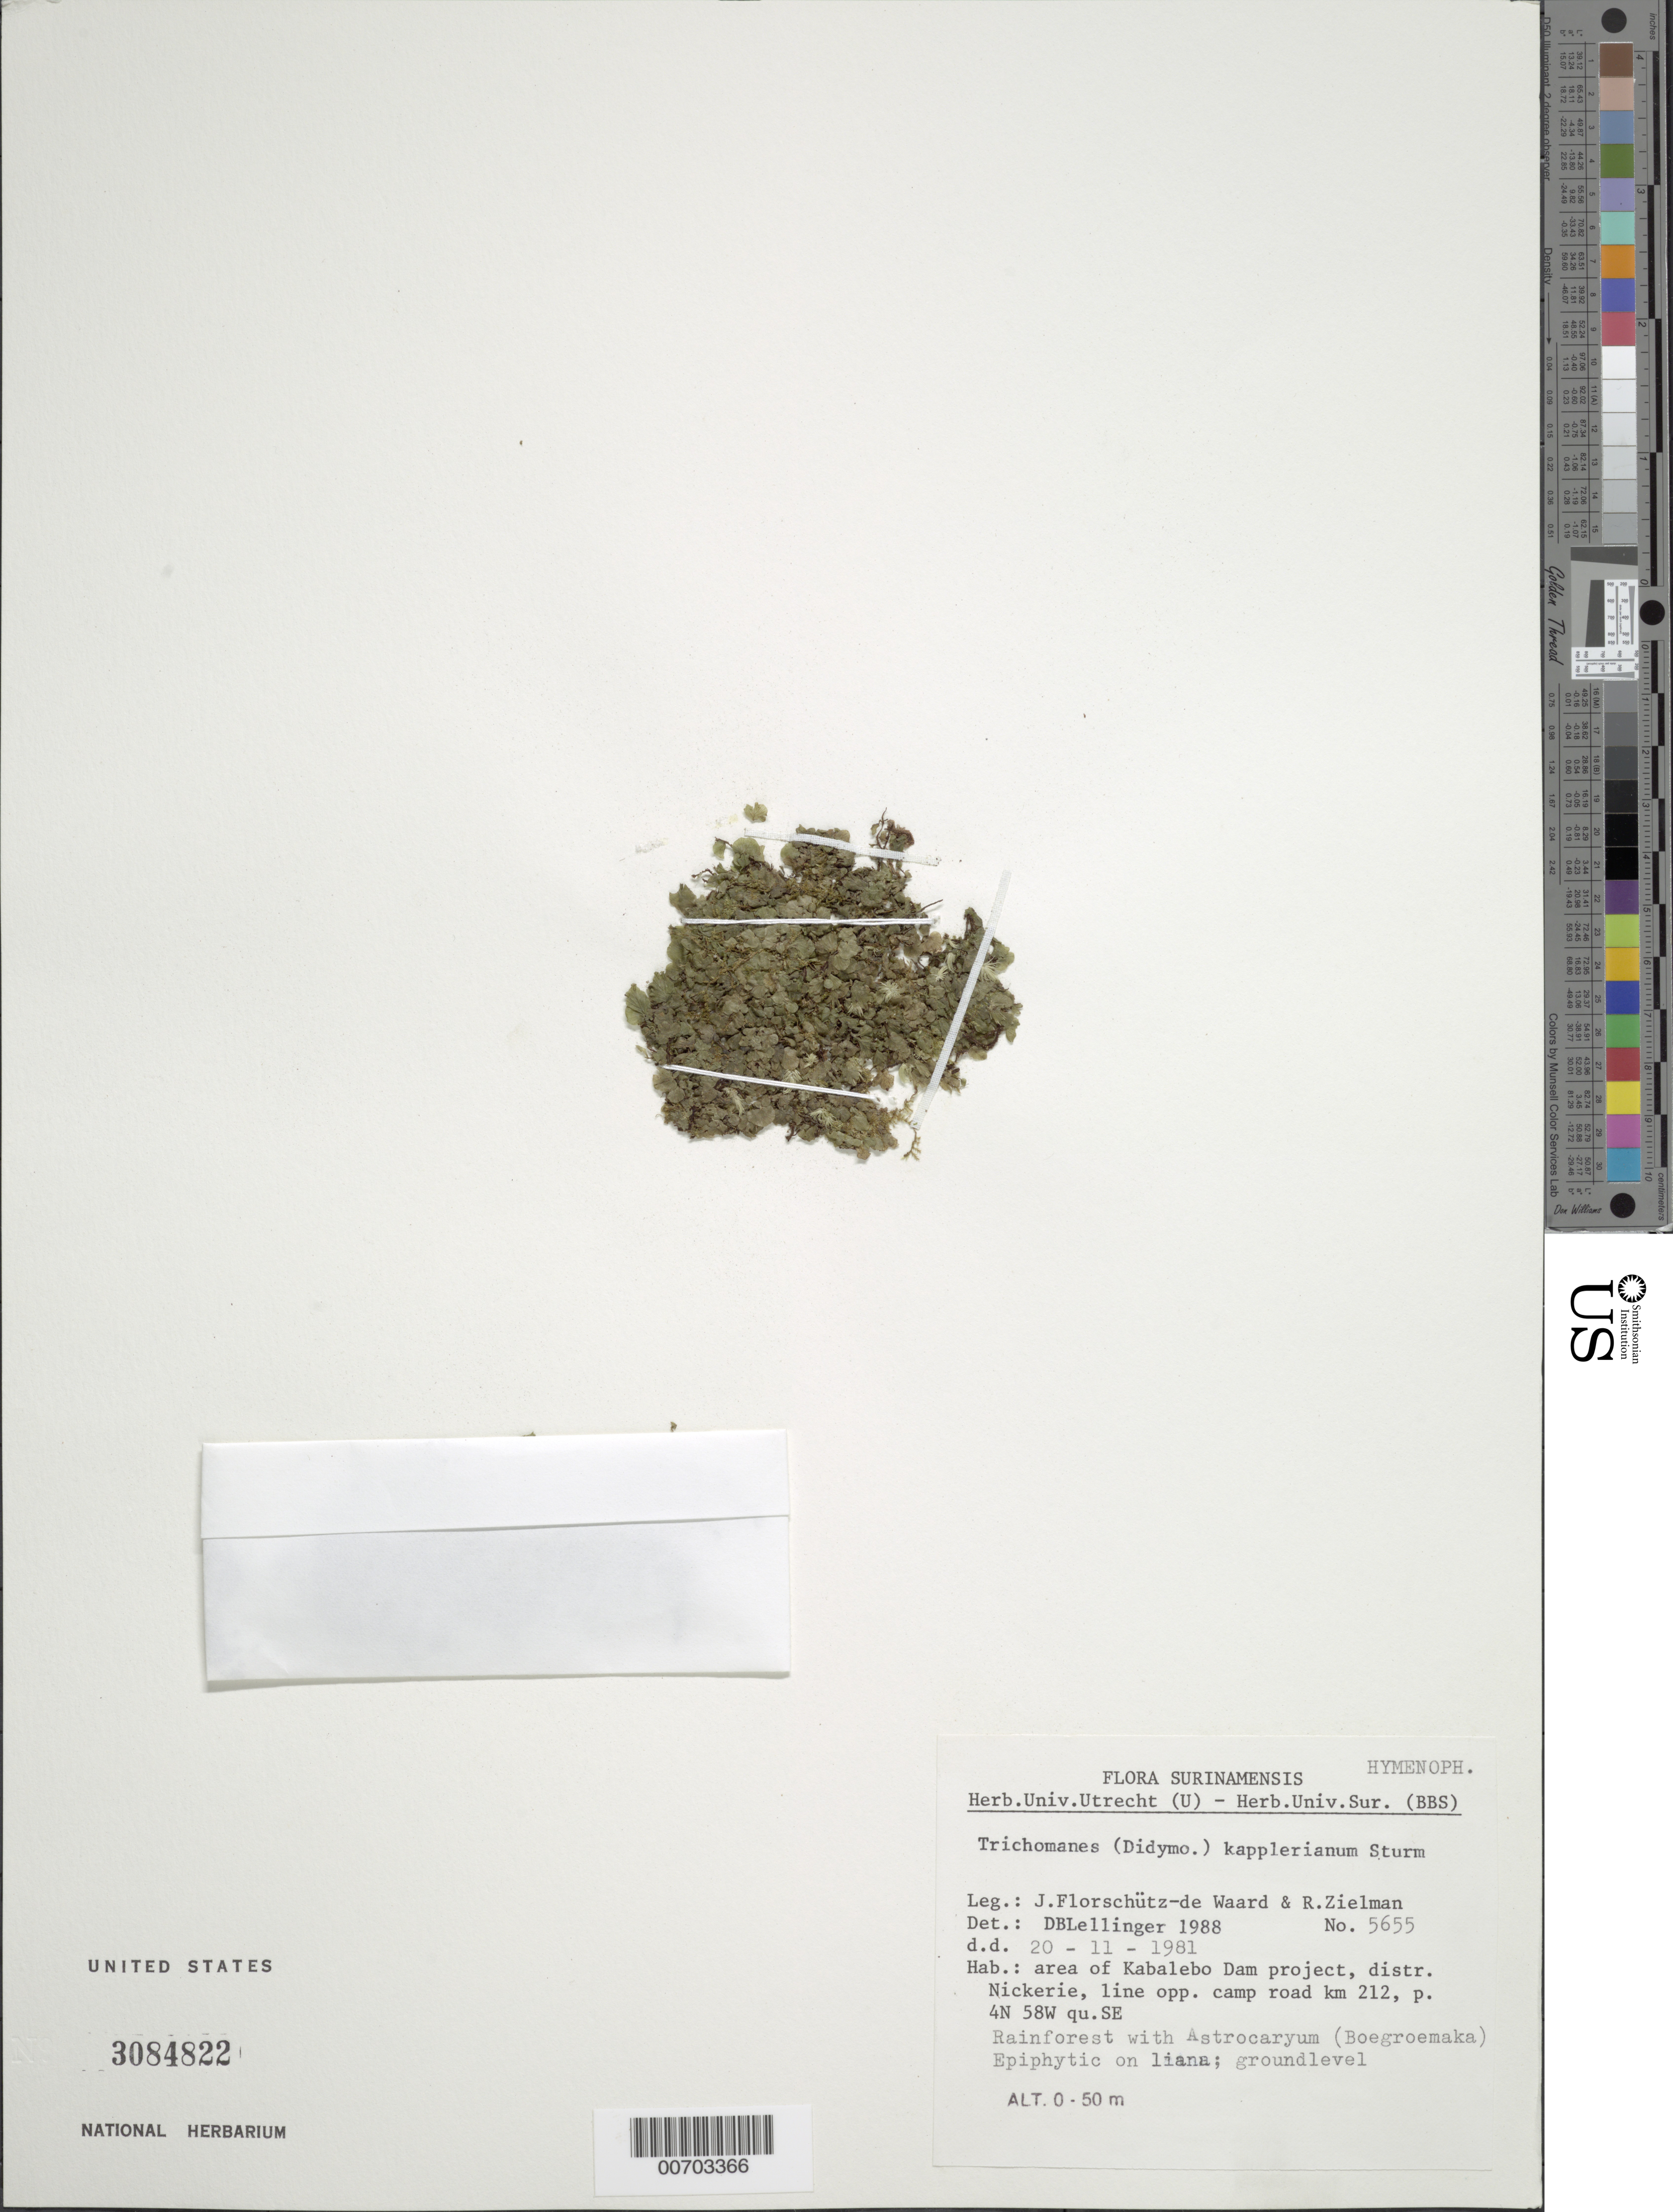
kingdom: Plantae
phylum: Tracheophyta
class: Polypodiopsida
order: Hymenophyllales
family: Hymenophyllaceae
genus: Didymoglossum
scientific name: Didymoglossum kapplerianum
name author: (Sturm) Ebihara & Dubuisson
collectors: J. Florschütz-de Waard & R. Zielman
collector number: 5655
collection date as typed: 20-Nov-81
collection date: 1981-11-20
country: Suriname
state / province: Nickerie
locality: Nickerie Dist., Kabalebo Dam project area, opp. camp road km 212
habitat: Rainforest with Astrocarym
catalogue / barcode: US 3084822